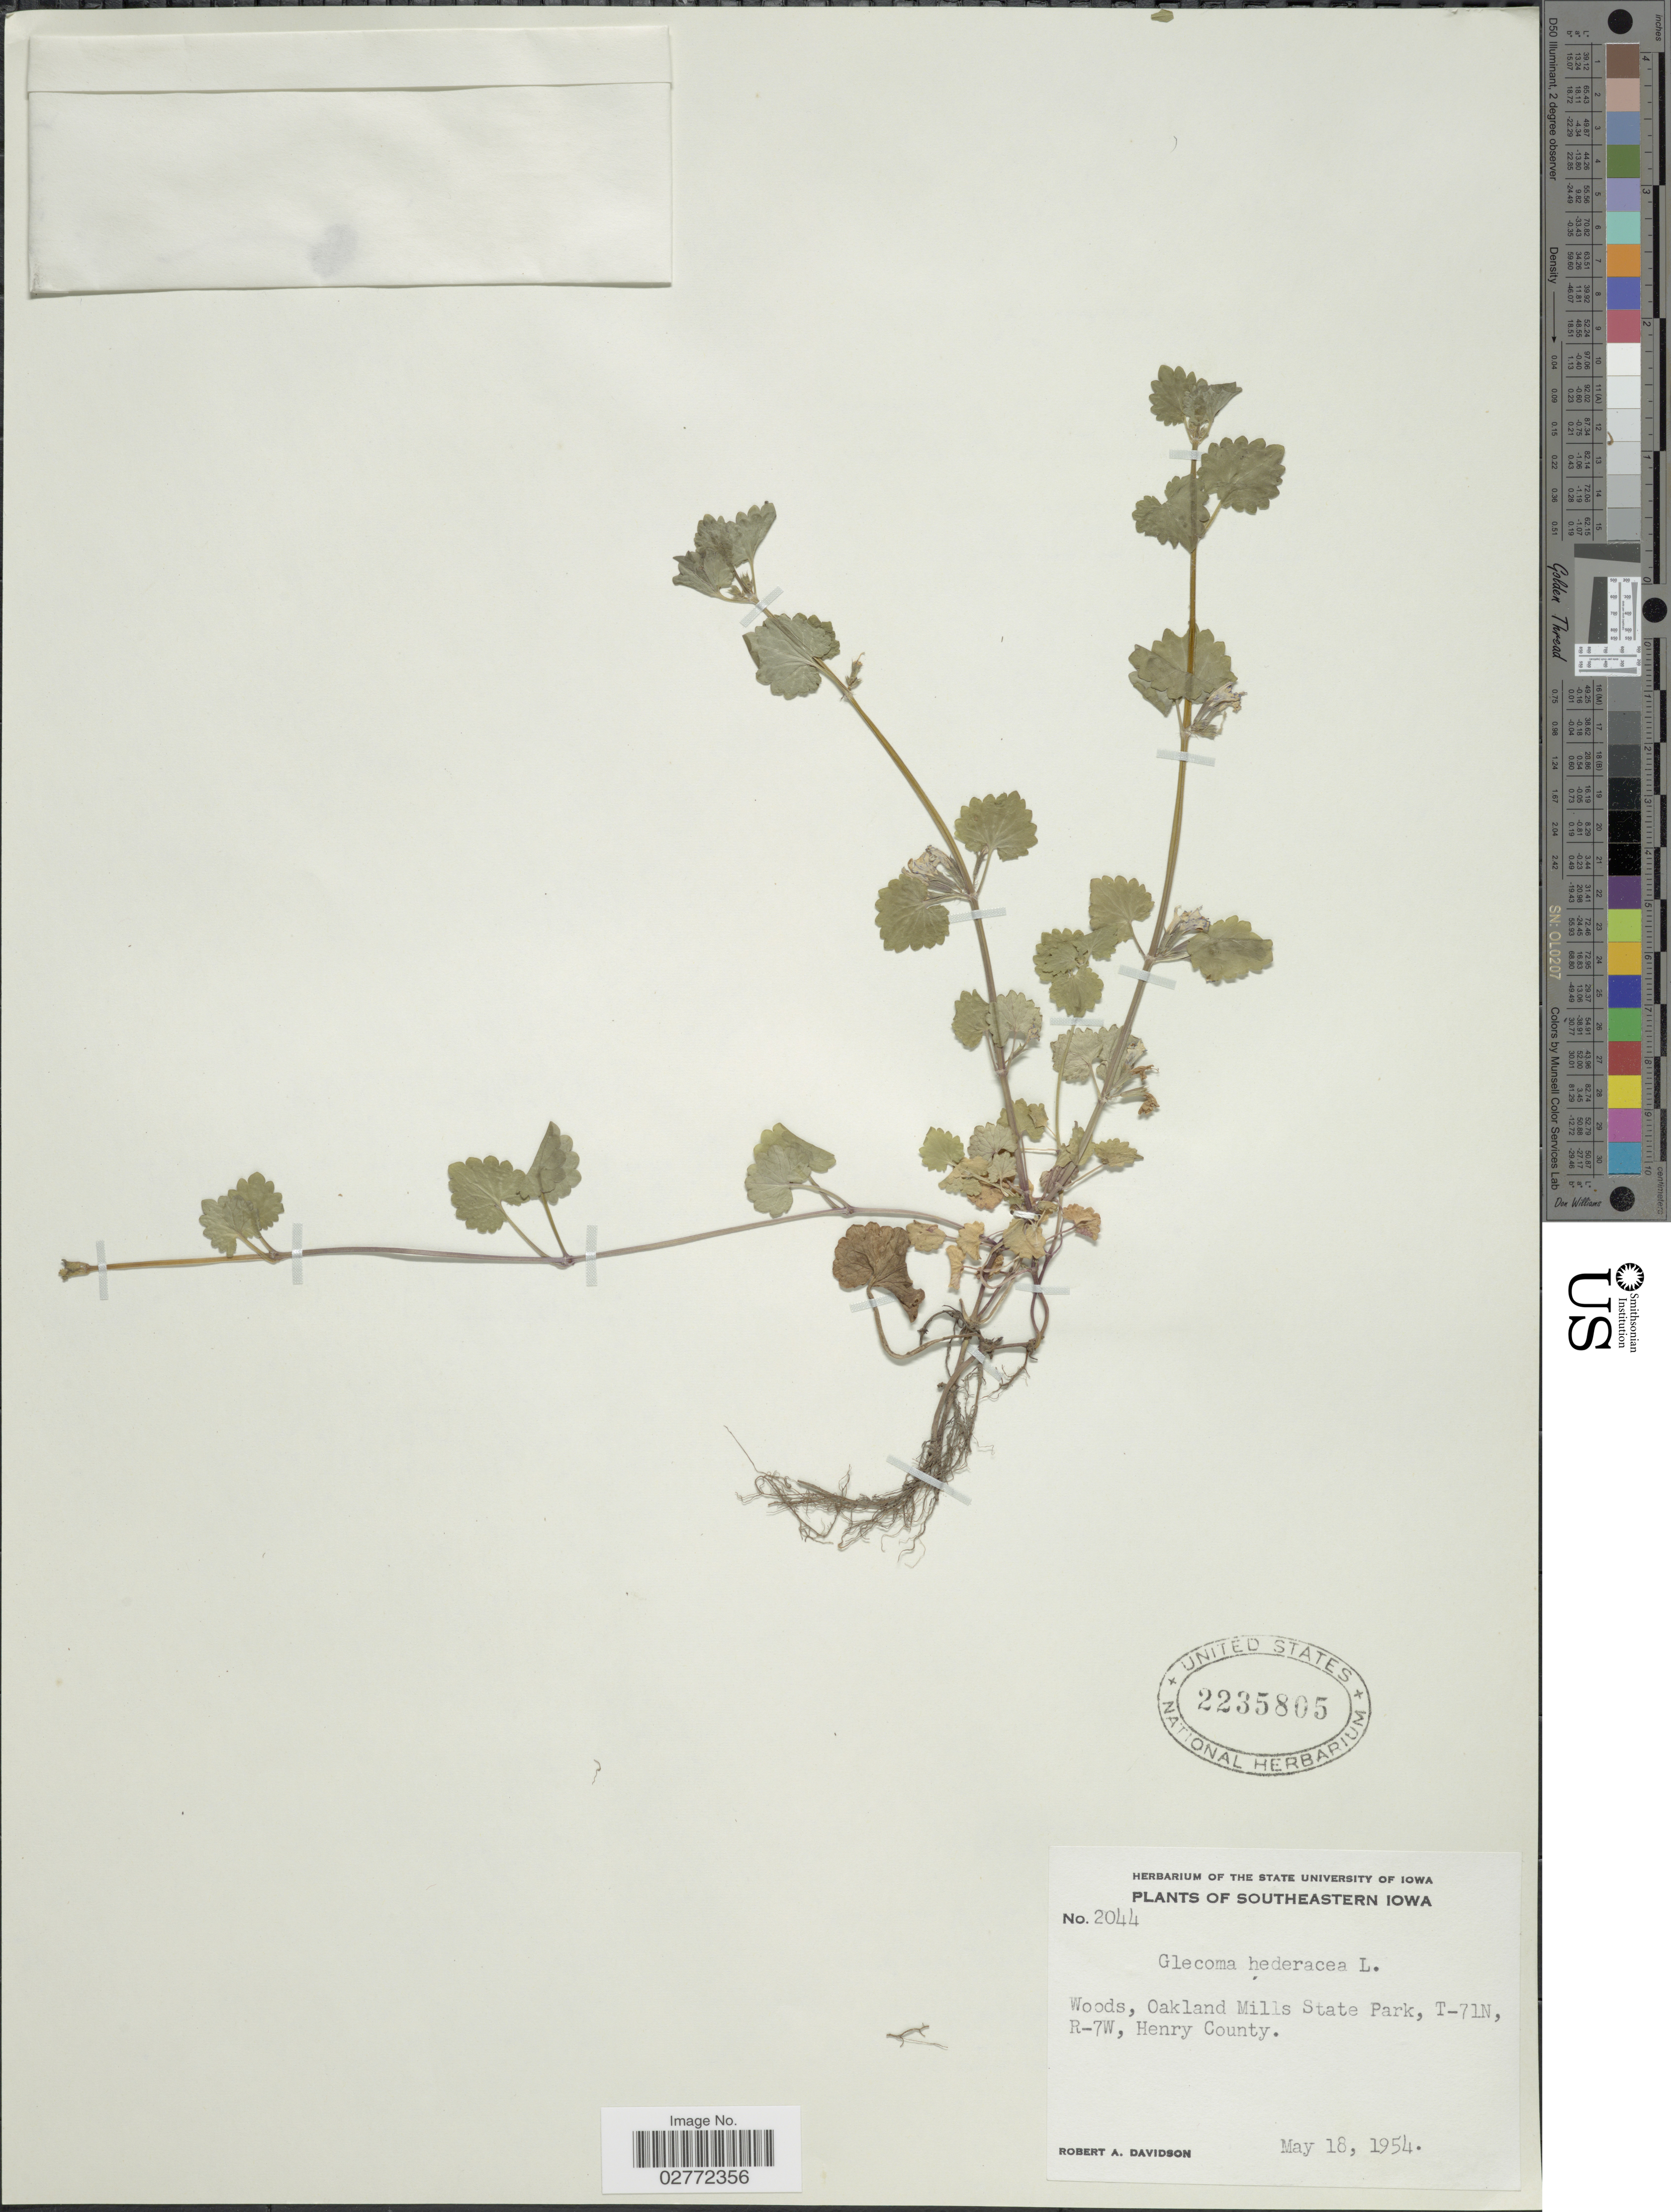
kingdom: Plantae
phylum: Tracheophyta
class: Magnoliopsida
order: Lamiales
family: Lamiaceae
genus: Glechoma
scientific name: Glechoma hederacea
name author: L.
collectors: R. A. Davidson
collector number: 2044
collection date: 1954-05-18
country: United States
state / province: Iowa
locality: Southeastern Iowa. Oakland Mills State Park, T-71N, R-7W, Henry County.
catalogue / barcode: US 2235805